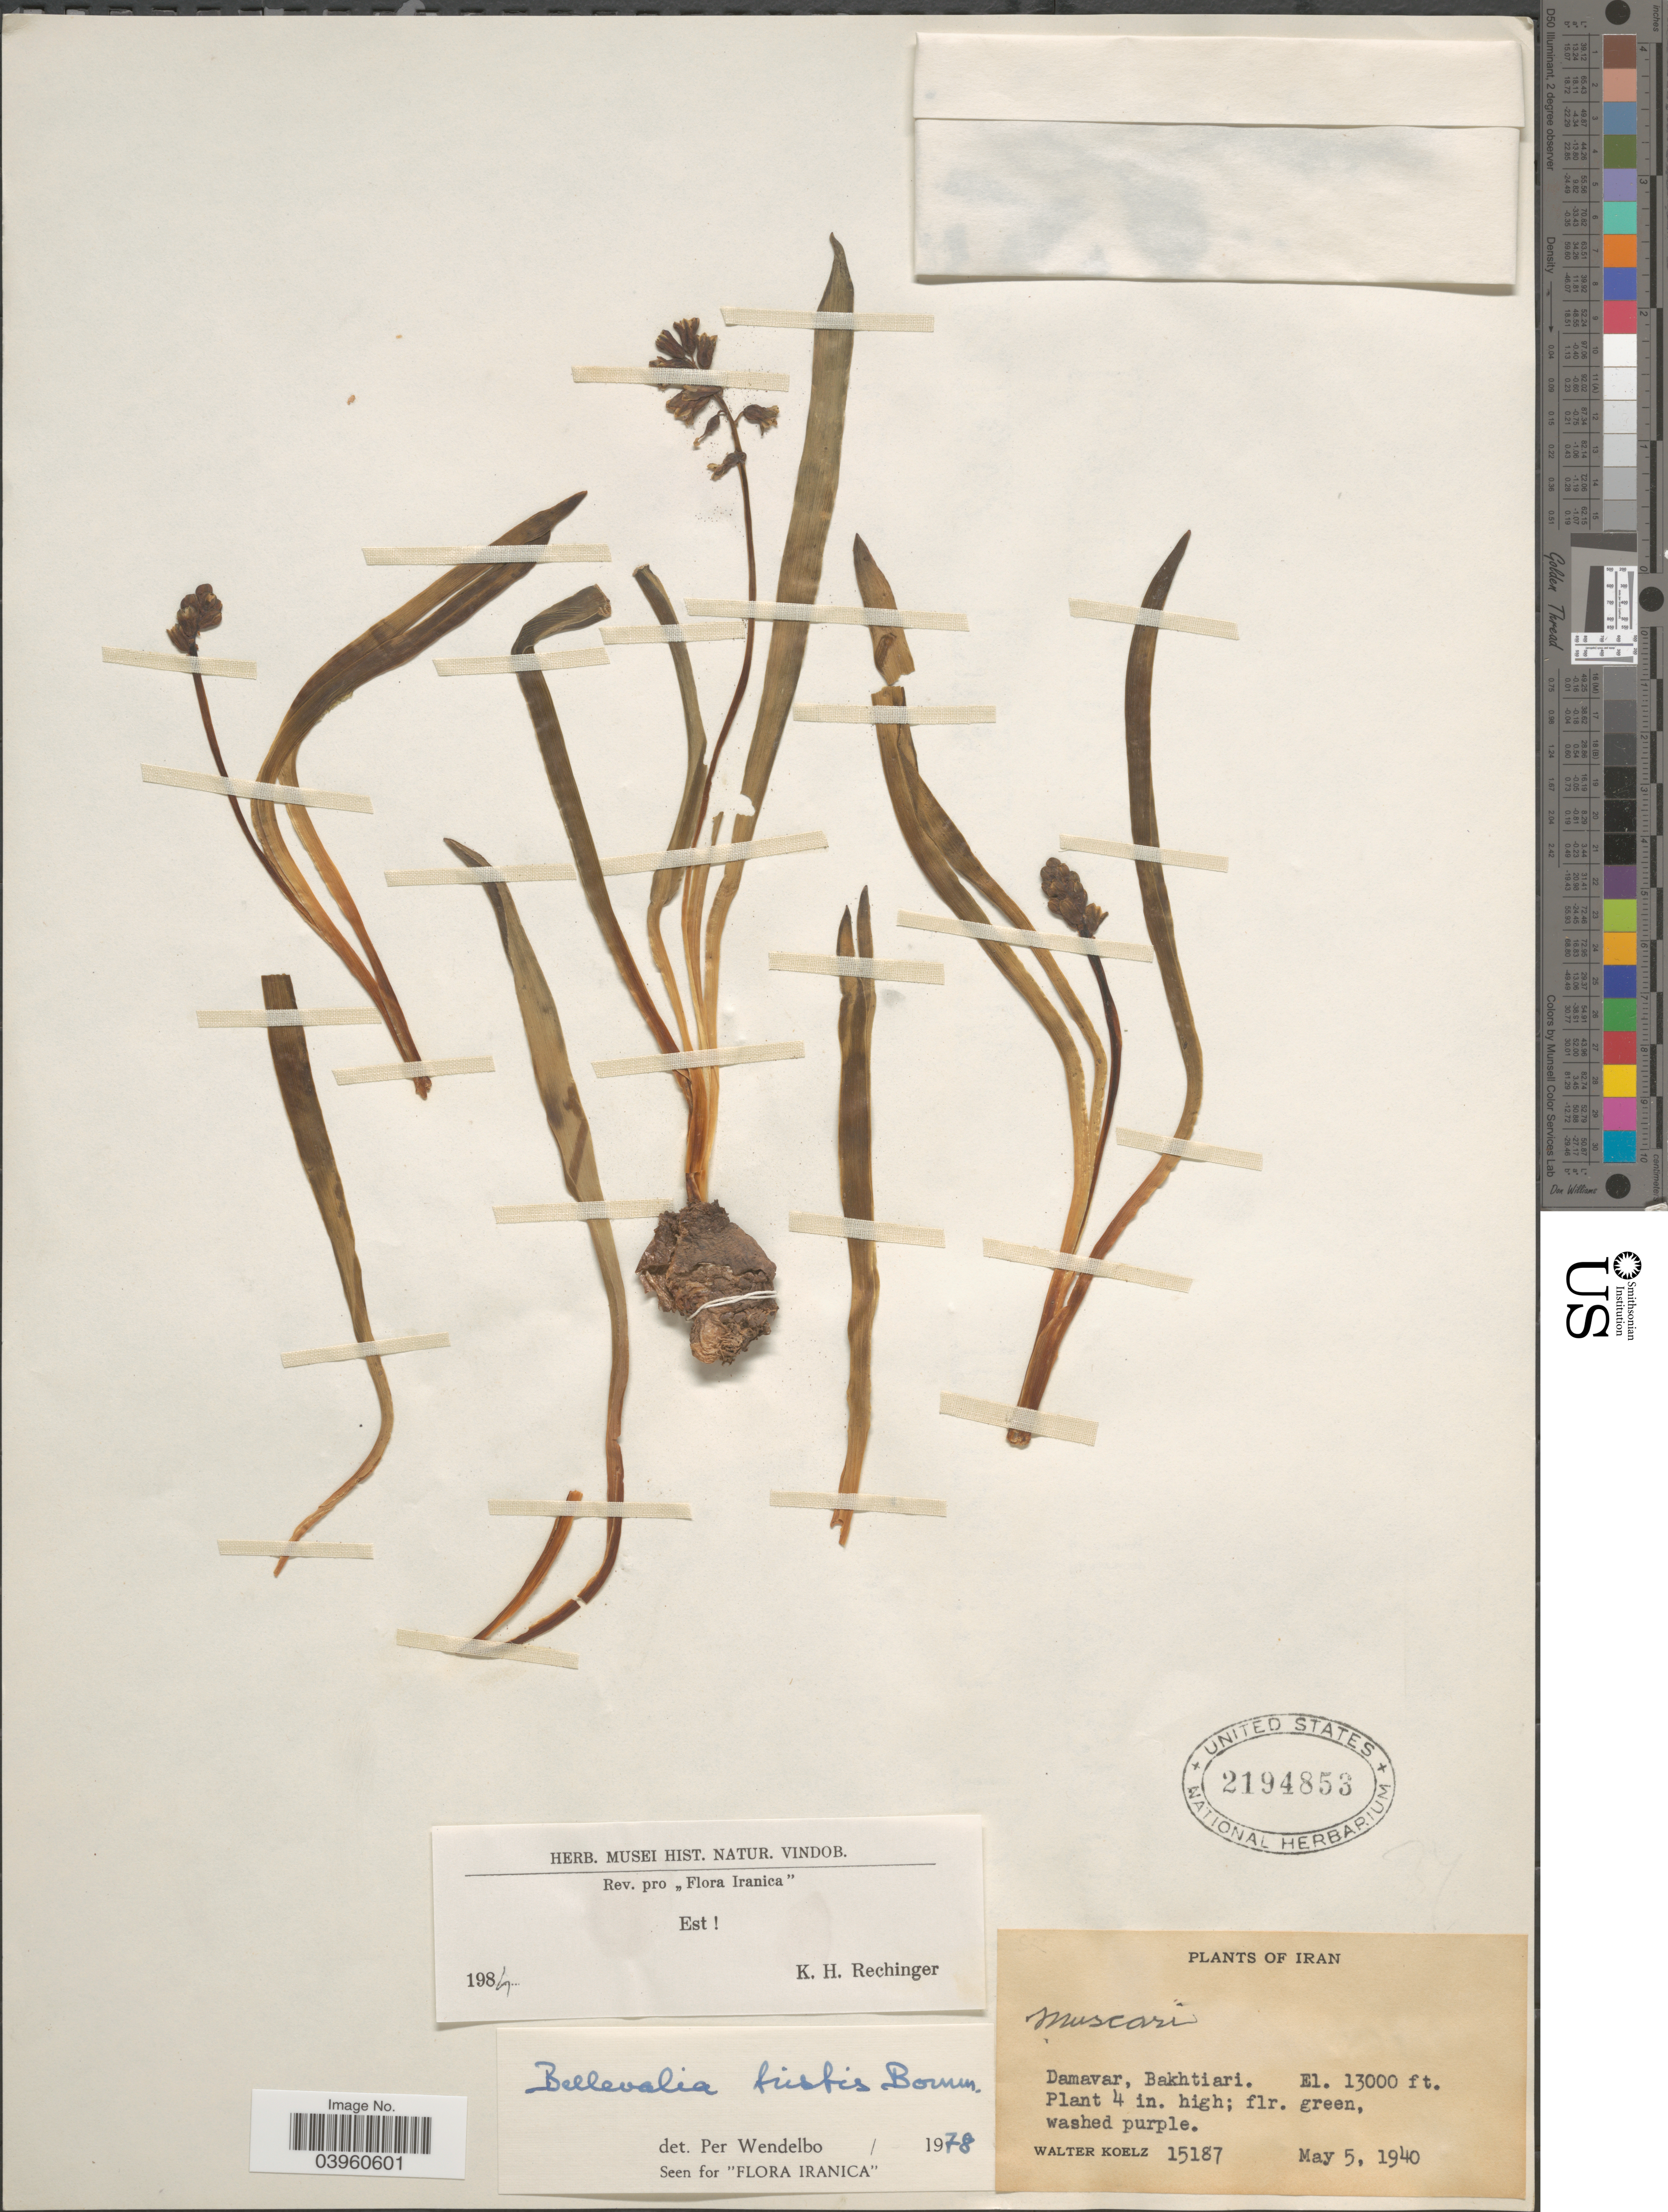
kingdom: Plantae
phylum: Tracheophyta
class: Liliopsida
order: Asparagales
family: Asparagaceae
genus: Bellevalia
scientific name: Bellevalia tristis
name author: Bornm.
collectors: W. N. Koelz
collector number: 15187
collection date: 1940-05-05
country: Iran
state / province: Chahar Mahaal and Bakhtiari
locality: Damavar, Bakhtiari.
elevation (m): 3962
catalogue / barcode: US 2194853